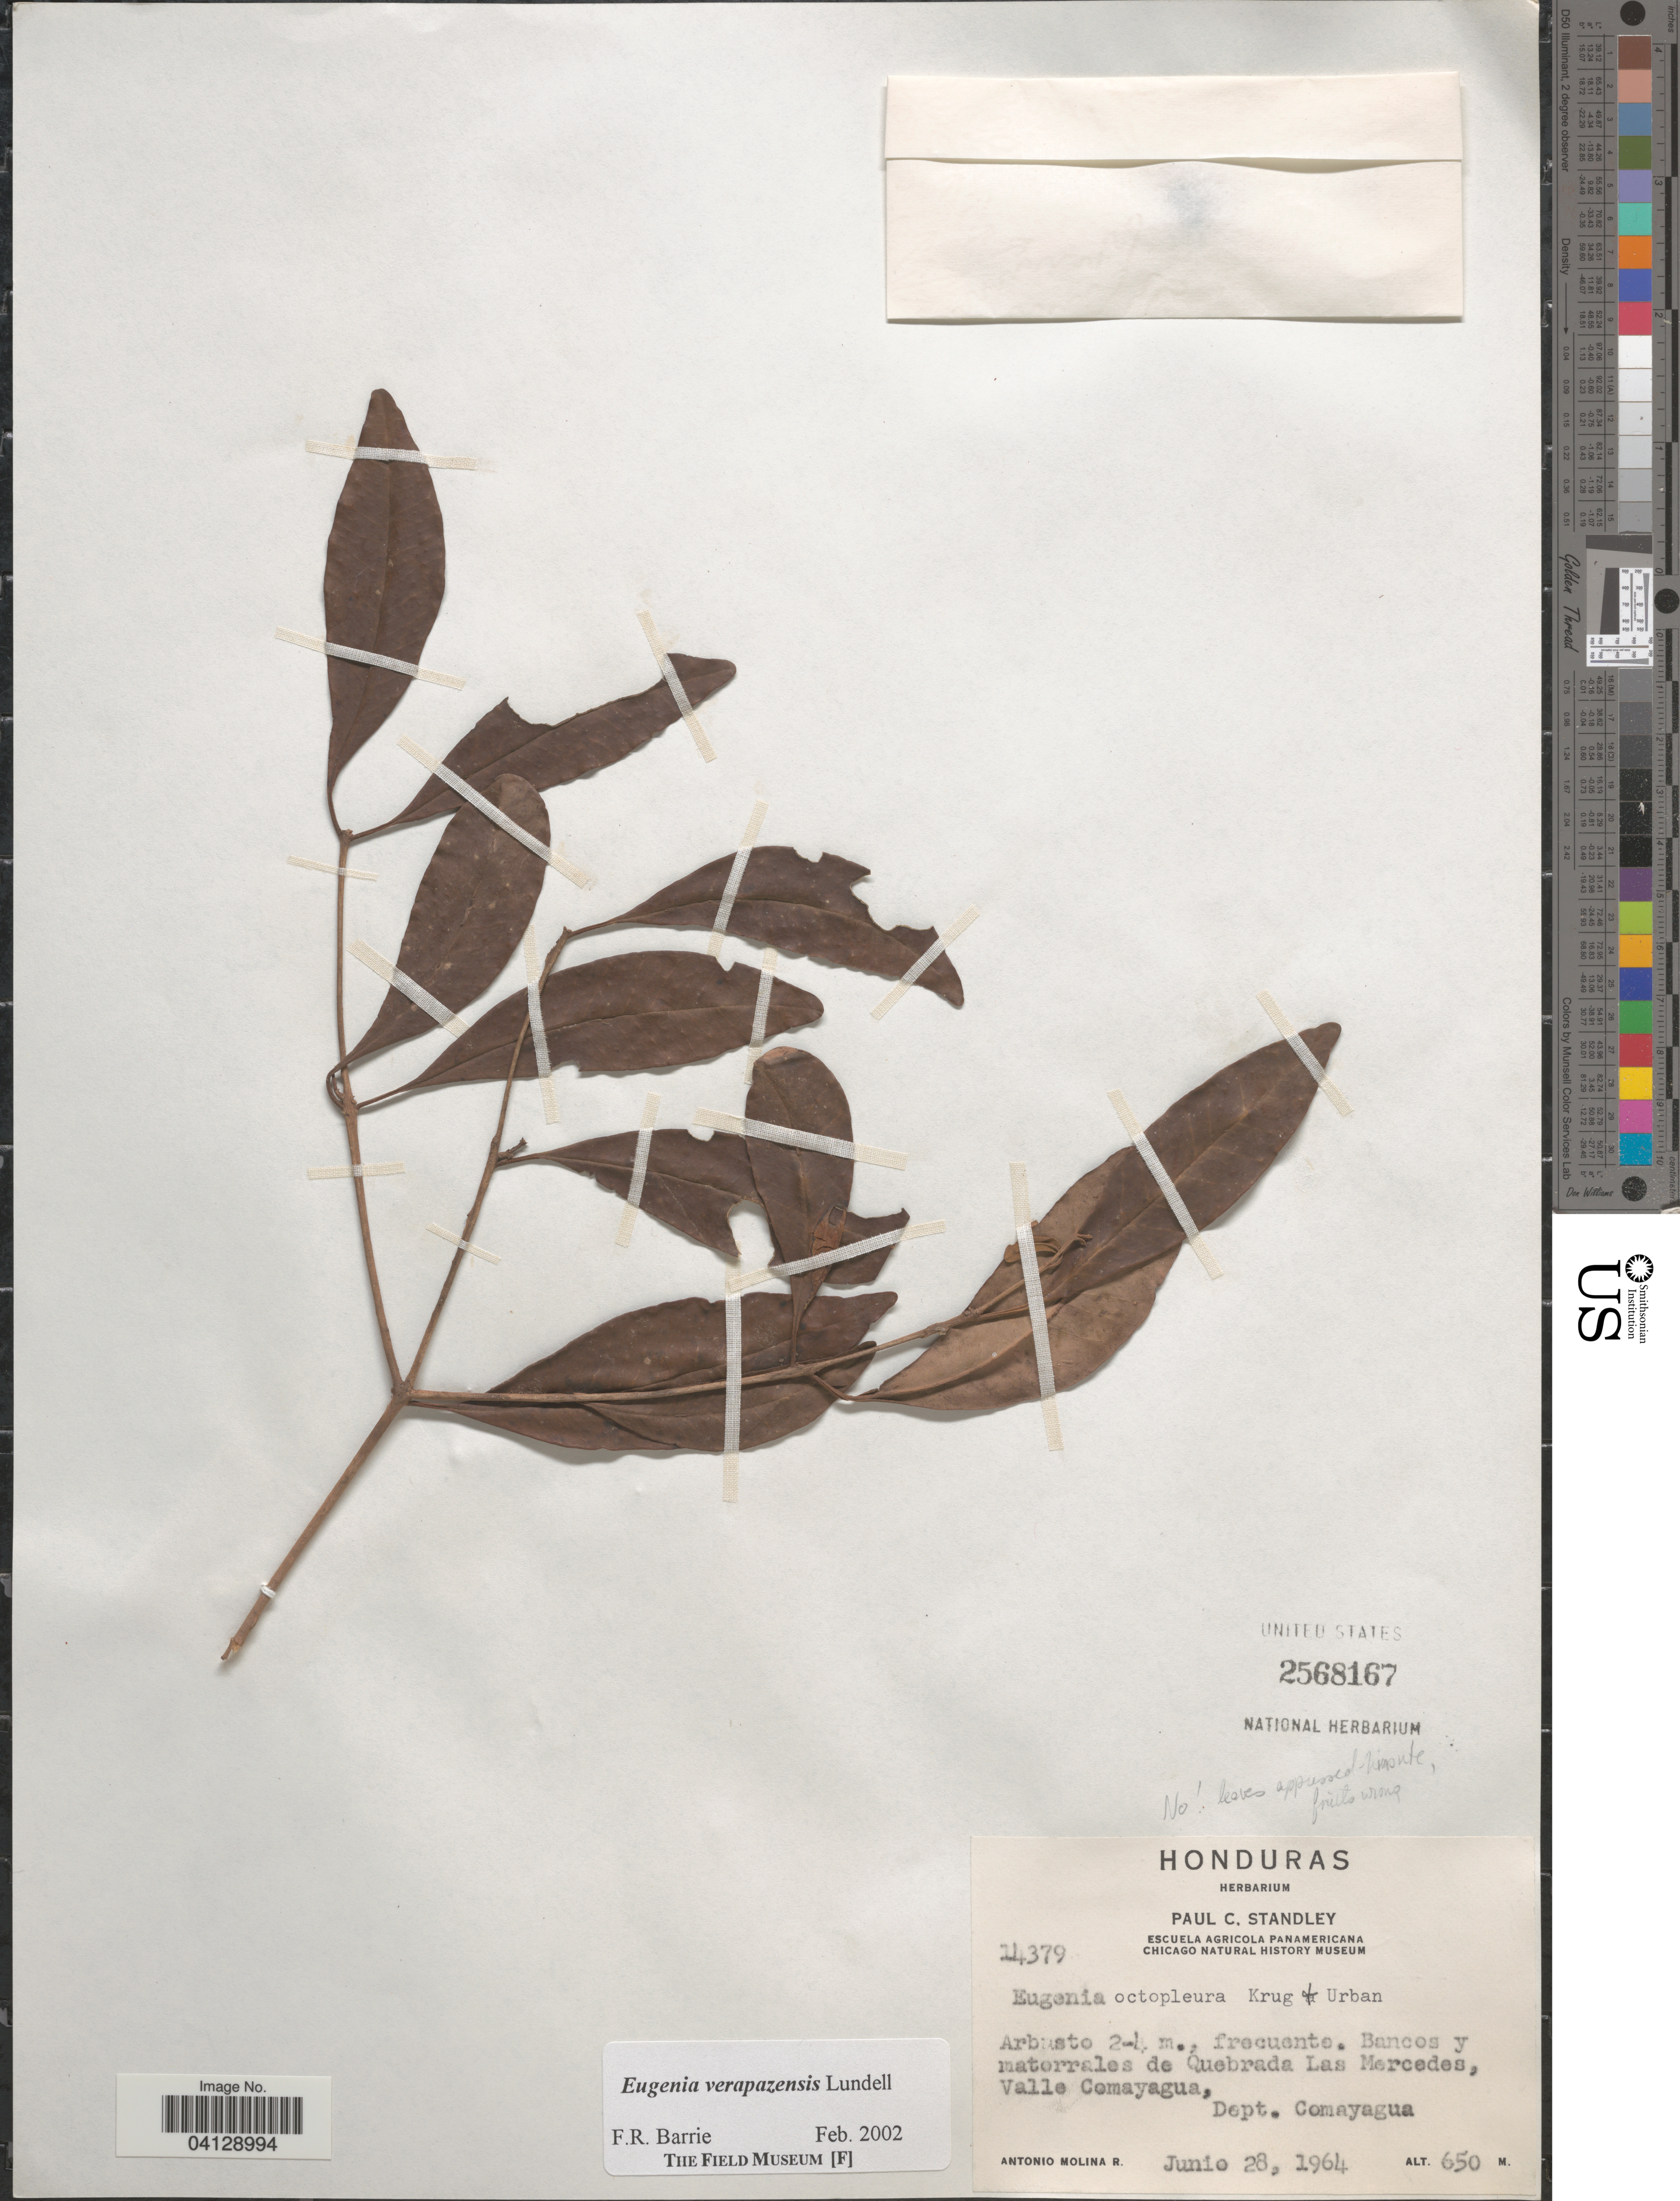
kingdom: Plantae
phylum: Tracheophyta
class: Magnoliopsida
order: Myrtales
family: Myrtaceae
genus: Eugenia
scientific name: Eugenia verapazensis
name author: Lundell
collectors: A. Molina R.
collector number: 14379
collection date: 1964-06-28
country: Honduras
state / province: Comayagua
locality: Bancos y matorrales de Quebrada Las Mercedes, Valle Comayagua, Dept. Comayagua.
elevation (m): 650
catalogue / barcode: US 2568167